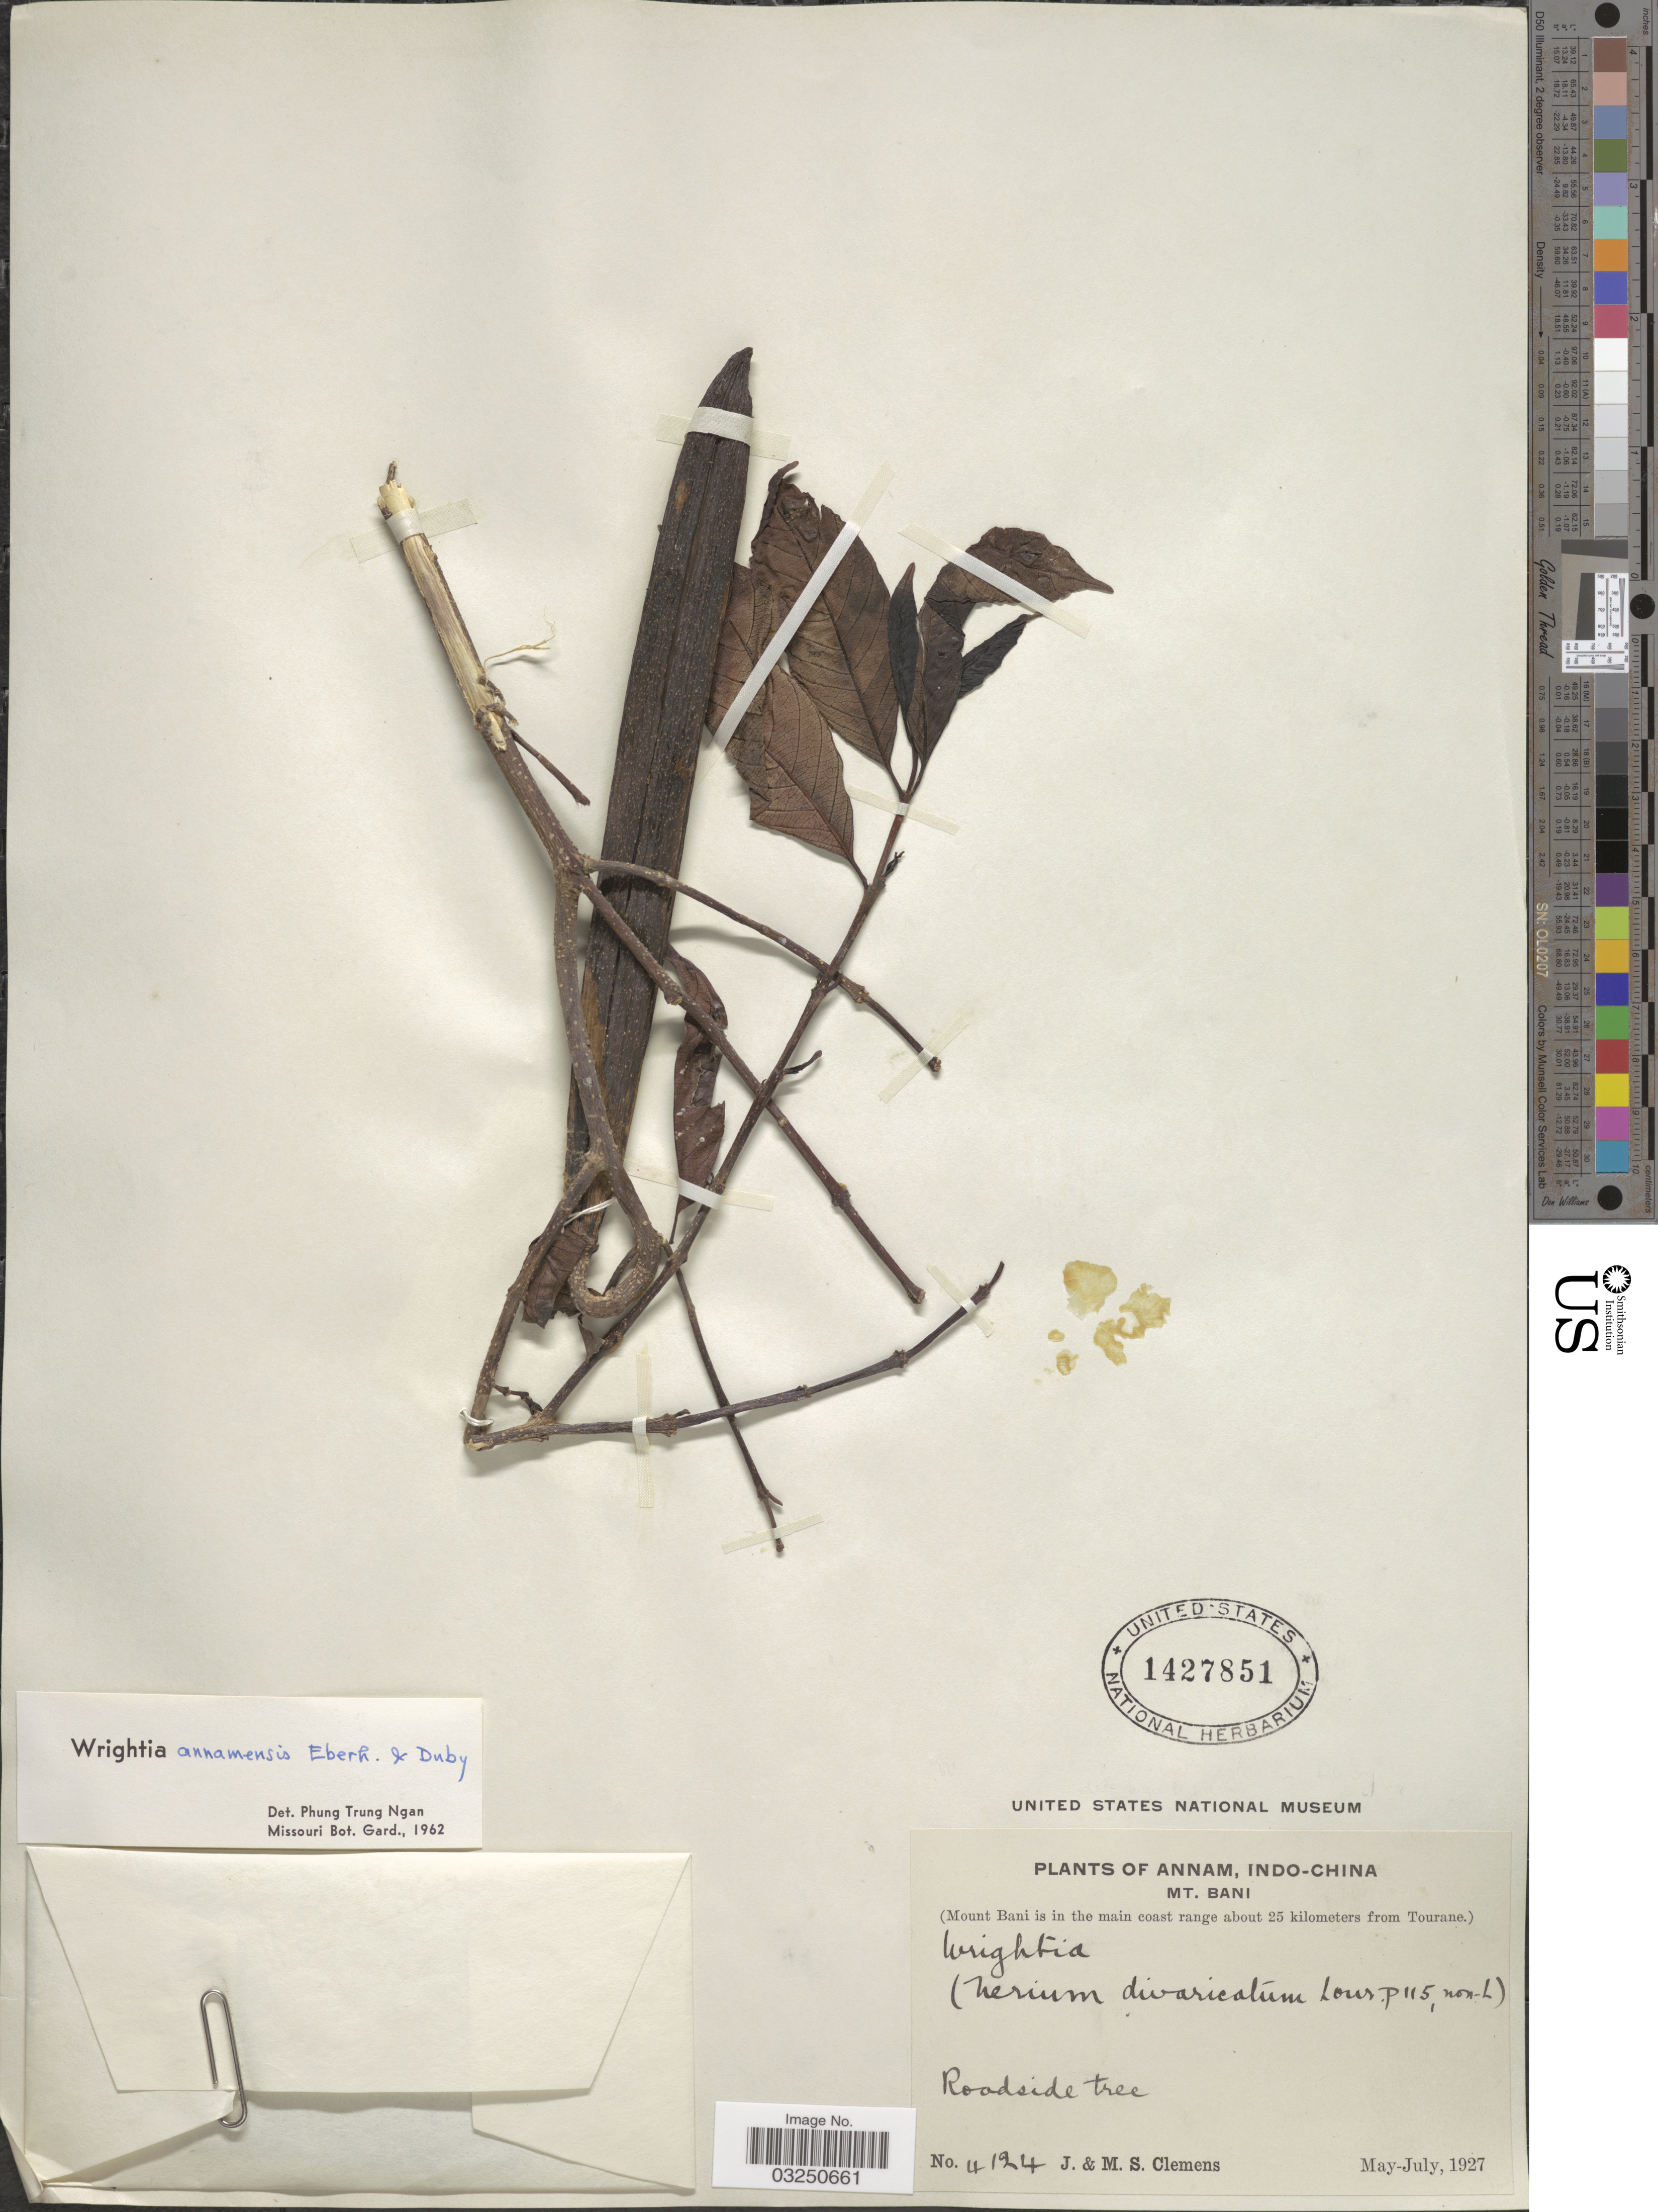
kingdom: Plantae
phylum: Tracheophyta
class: Magnoliopsida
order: Gentianales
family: Apocynaceae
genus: Wrightia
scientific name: Wrightia annamensis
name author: Eberh. & Dubard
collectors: J. Clemens & M. S. Clemens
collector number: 4124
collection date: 1927-05/1927-07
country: Vietnam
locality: Annam, Mt. Bani. (Mount Bani is in the main coast range about 25 kilometers from Tourane.)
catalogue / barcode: US 1427851